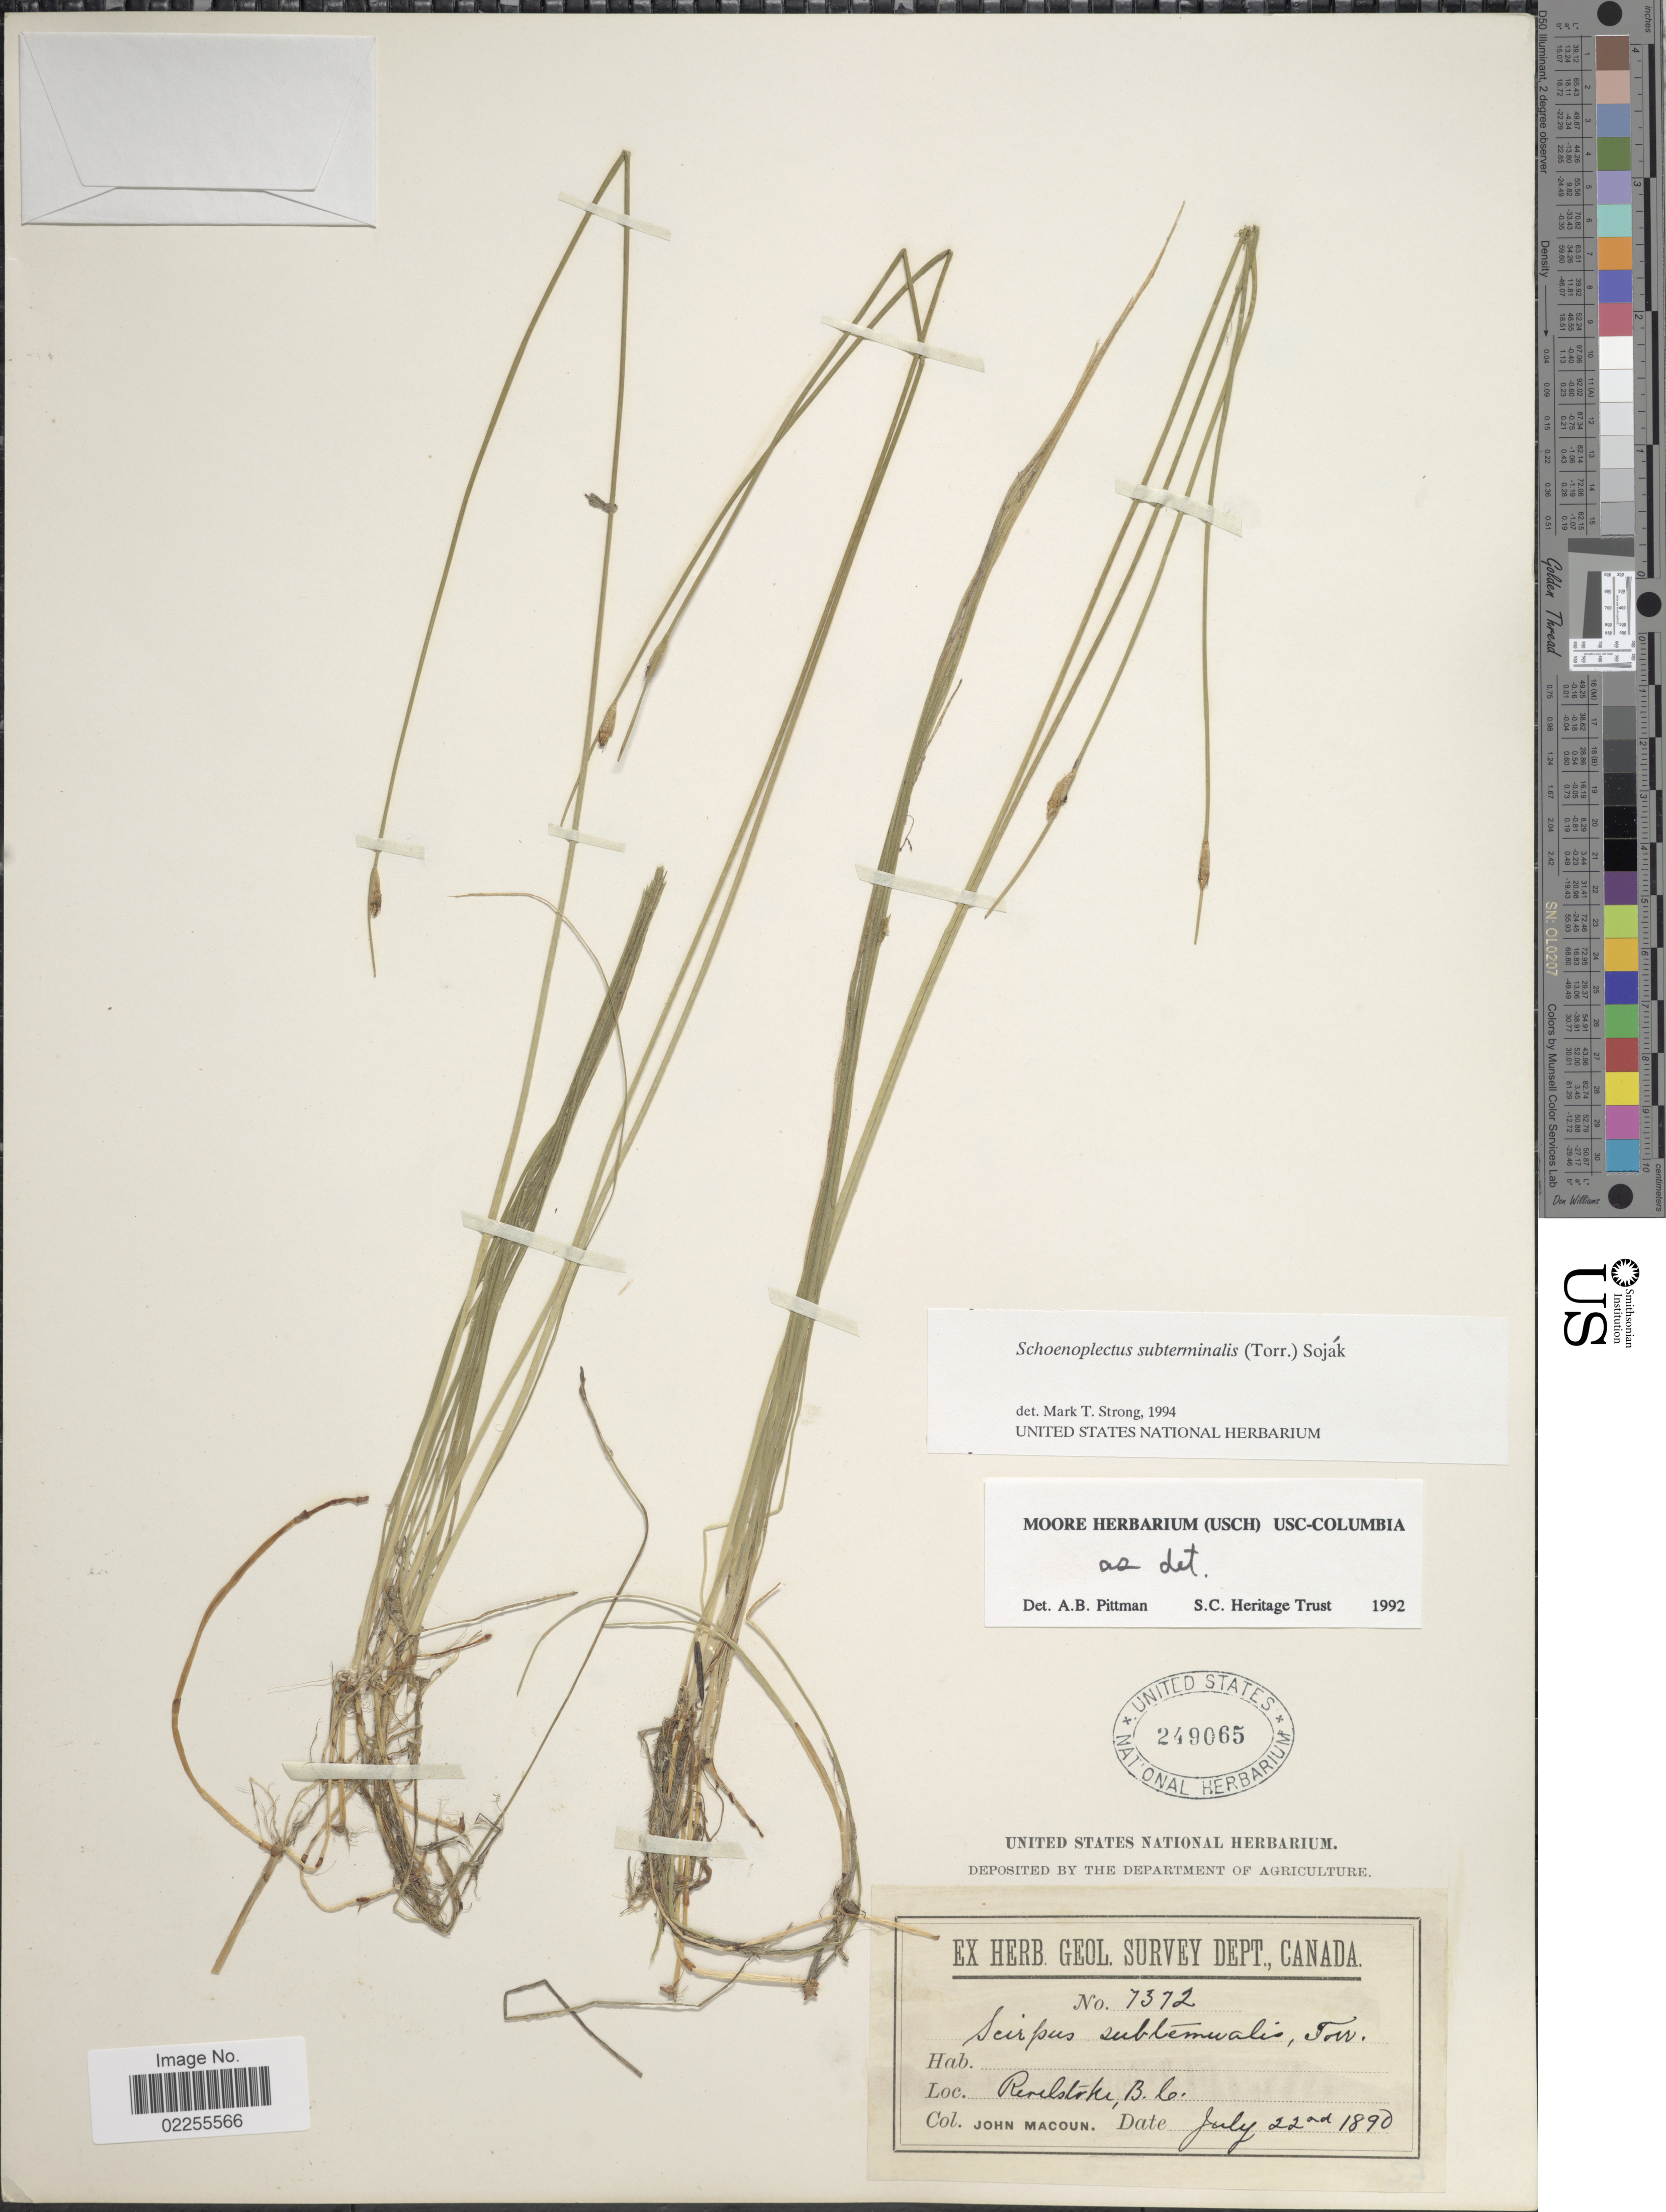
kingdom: Plantae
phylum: Tracheophyta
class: Liliopsida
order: Poales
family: Cyperaceae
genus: Schoenoplectus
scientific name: Schoenoplectus subterminalis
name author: (Torr.) Soják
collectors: J. Macoun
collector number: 7372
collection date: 1890-07-22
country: Canada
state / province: British Columbia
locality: Revelstoke.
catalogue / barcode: US 249065